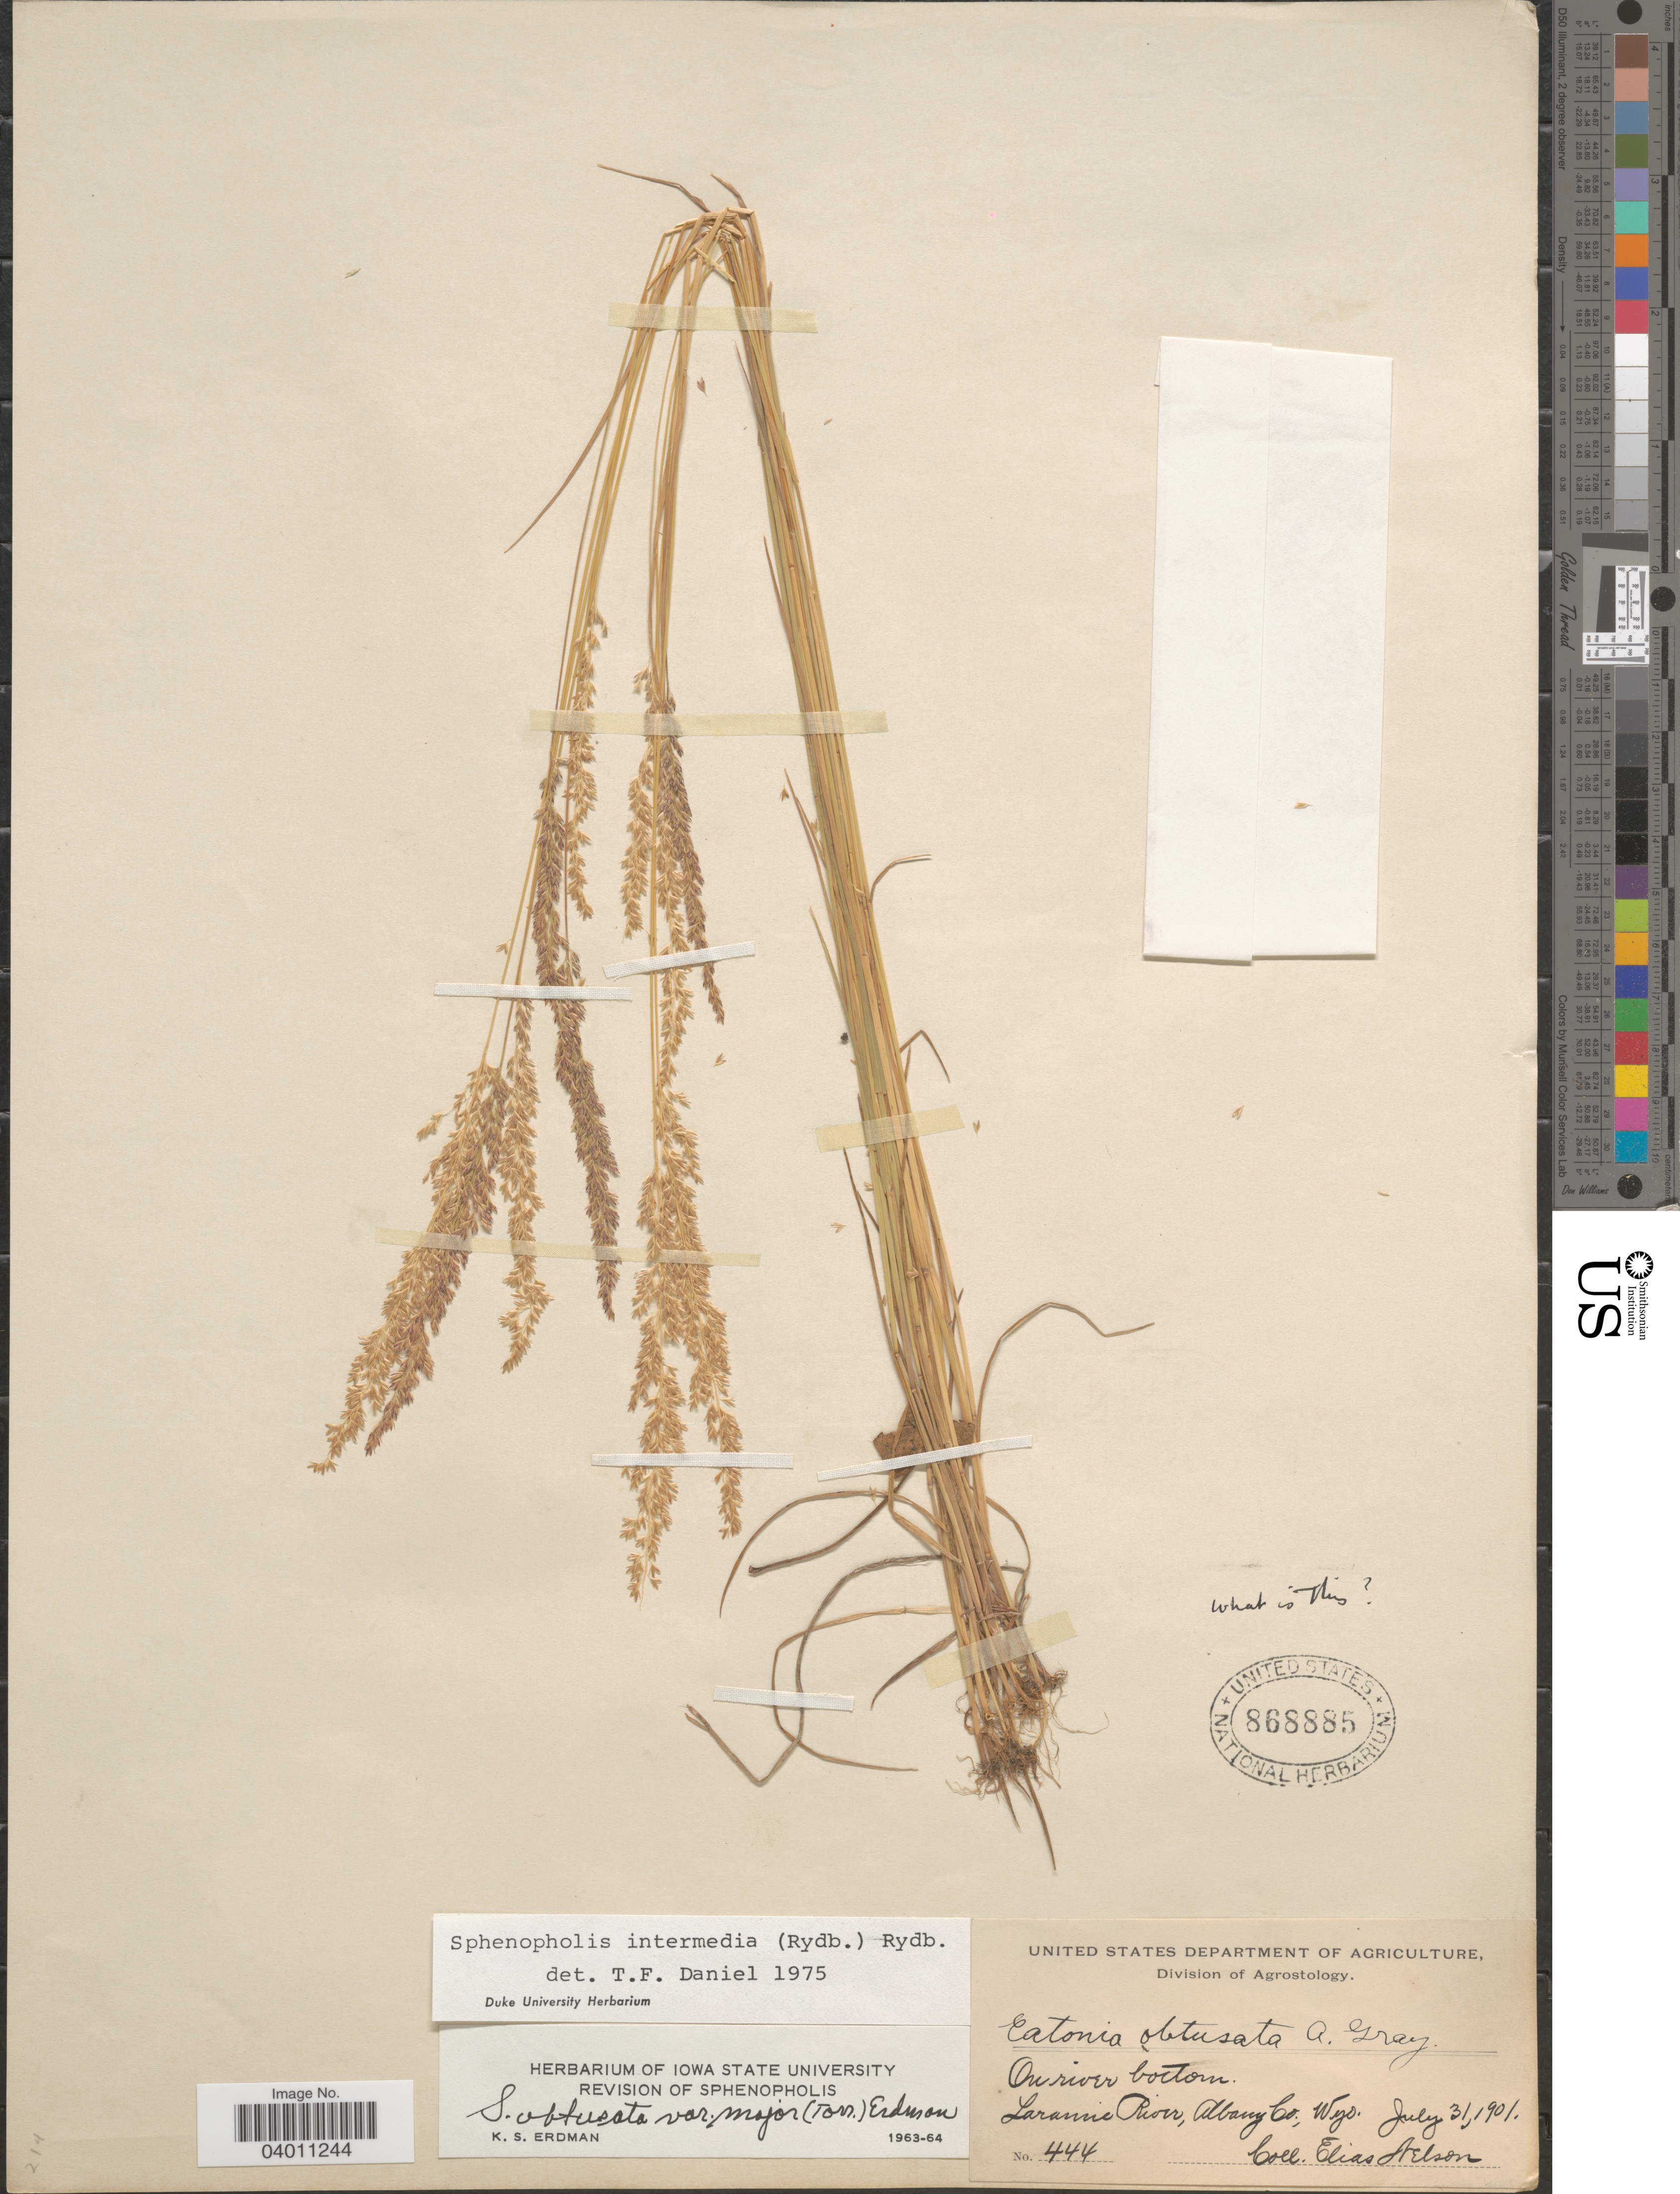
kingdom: Plantae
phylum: Tracheophyta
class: Liliopsida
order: Poales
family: Poaceae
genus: Sphenopholis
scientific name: Sphenopholis intermedia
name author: (Rydb.) Rydb.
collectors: E. Nelson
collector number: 444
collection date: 1901-07-31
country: United States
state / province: Wyoming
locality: On river bottom. Laramie River, Albany Co.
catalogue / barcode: US 868885